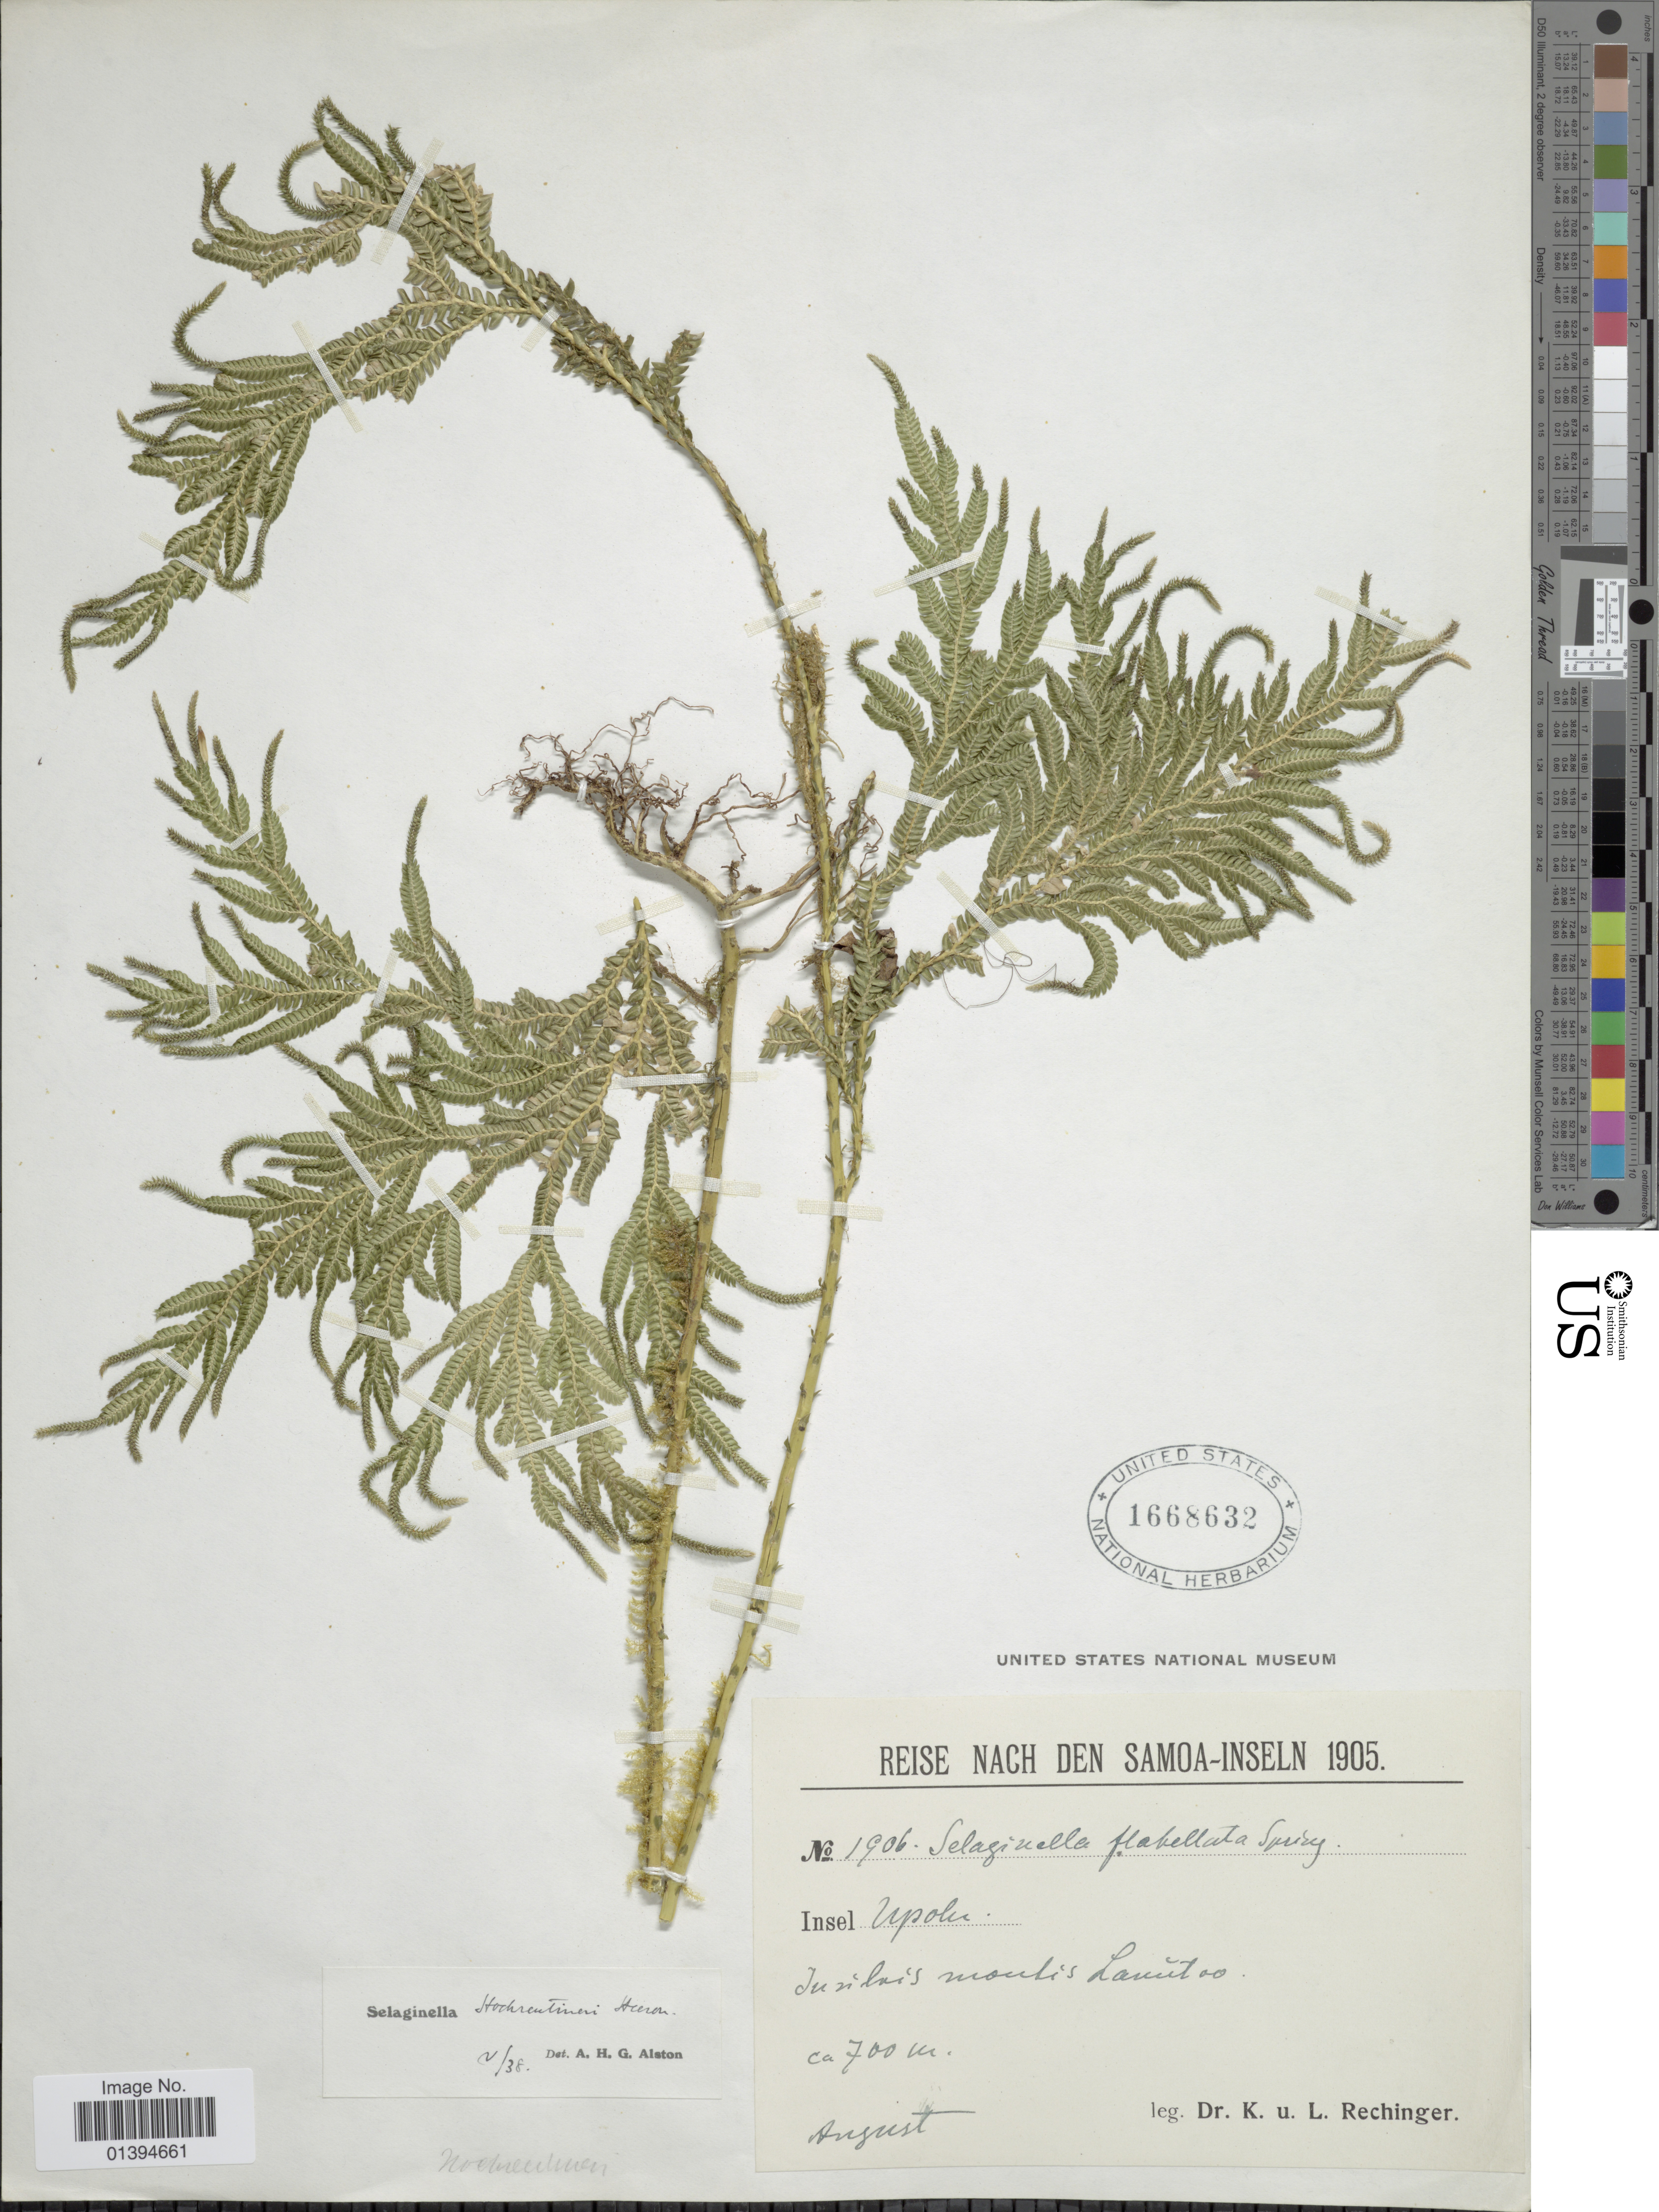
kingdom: Plantae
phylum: Tracheophyta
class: Lycopodiopsida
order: Selaginellales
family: Selaginellaceae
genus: Selaginella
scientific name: Selaginella hochreutineri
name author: Hieron.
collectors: K. Rechinger & L. Rechinger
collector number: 1906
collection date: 1905-08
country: Samoa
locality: Upolu, in silvis montis Lauritos [interpreted]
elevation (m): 700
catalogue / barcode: US 1668632